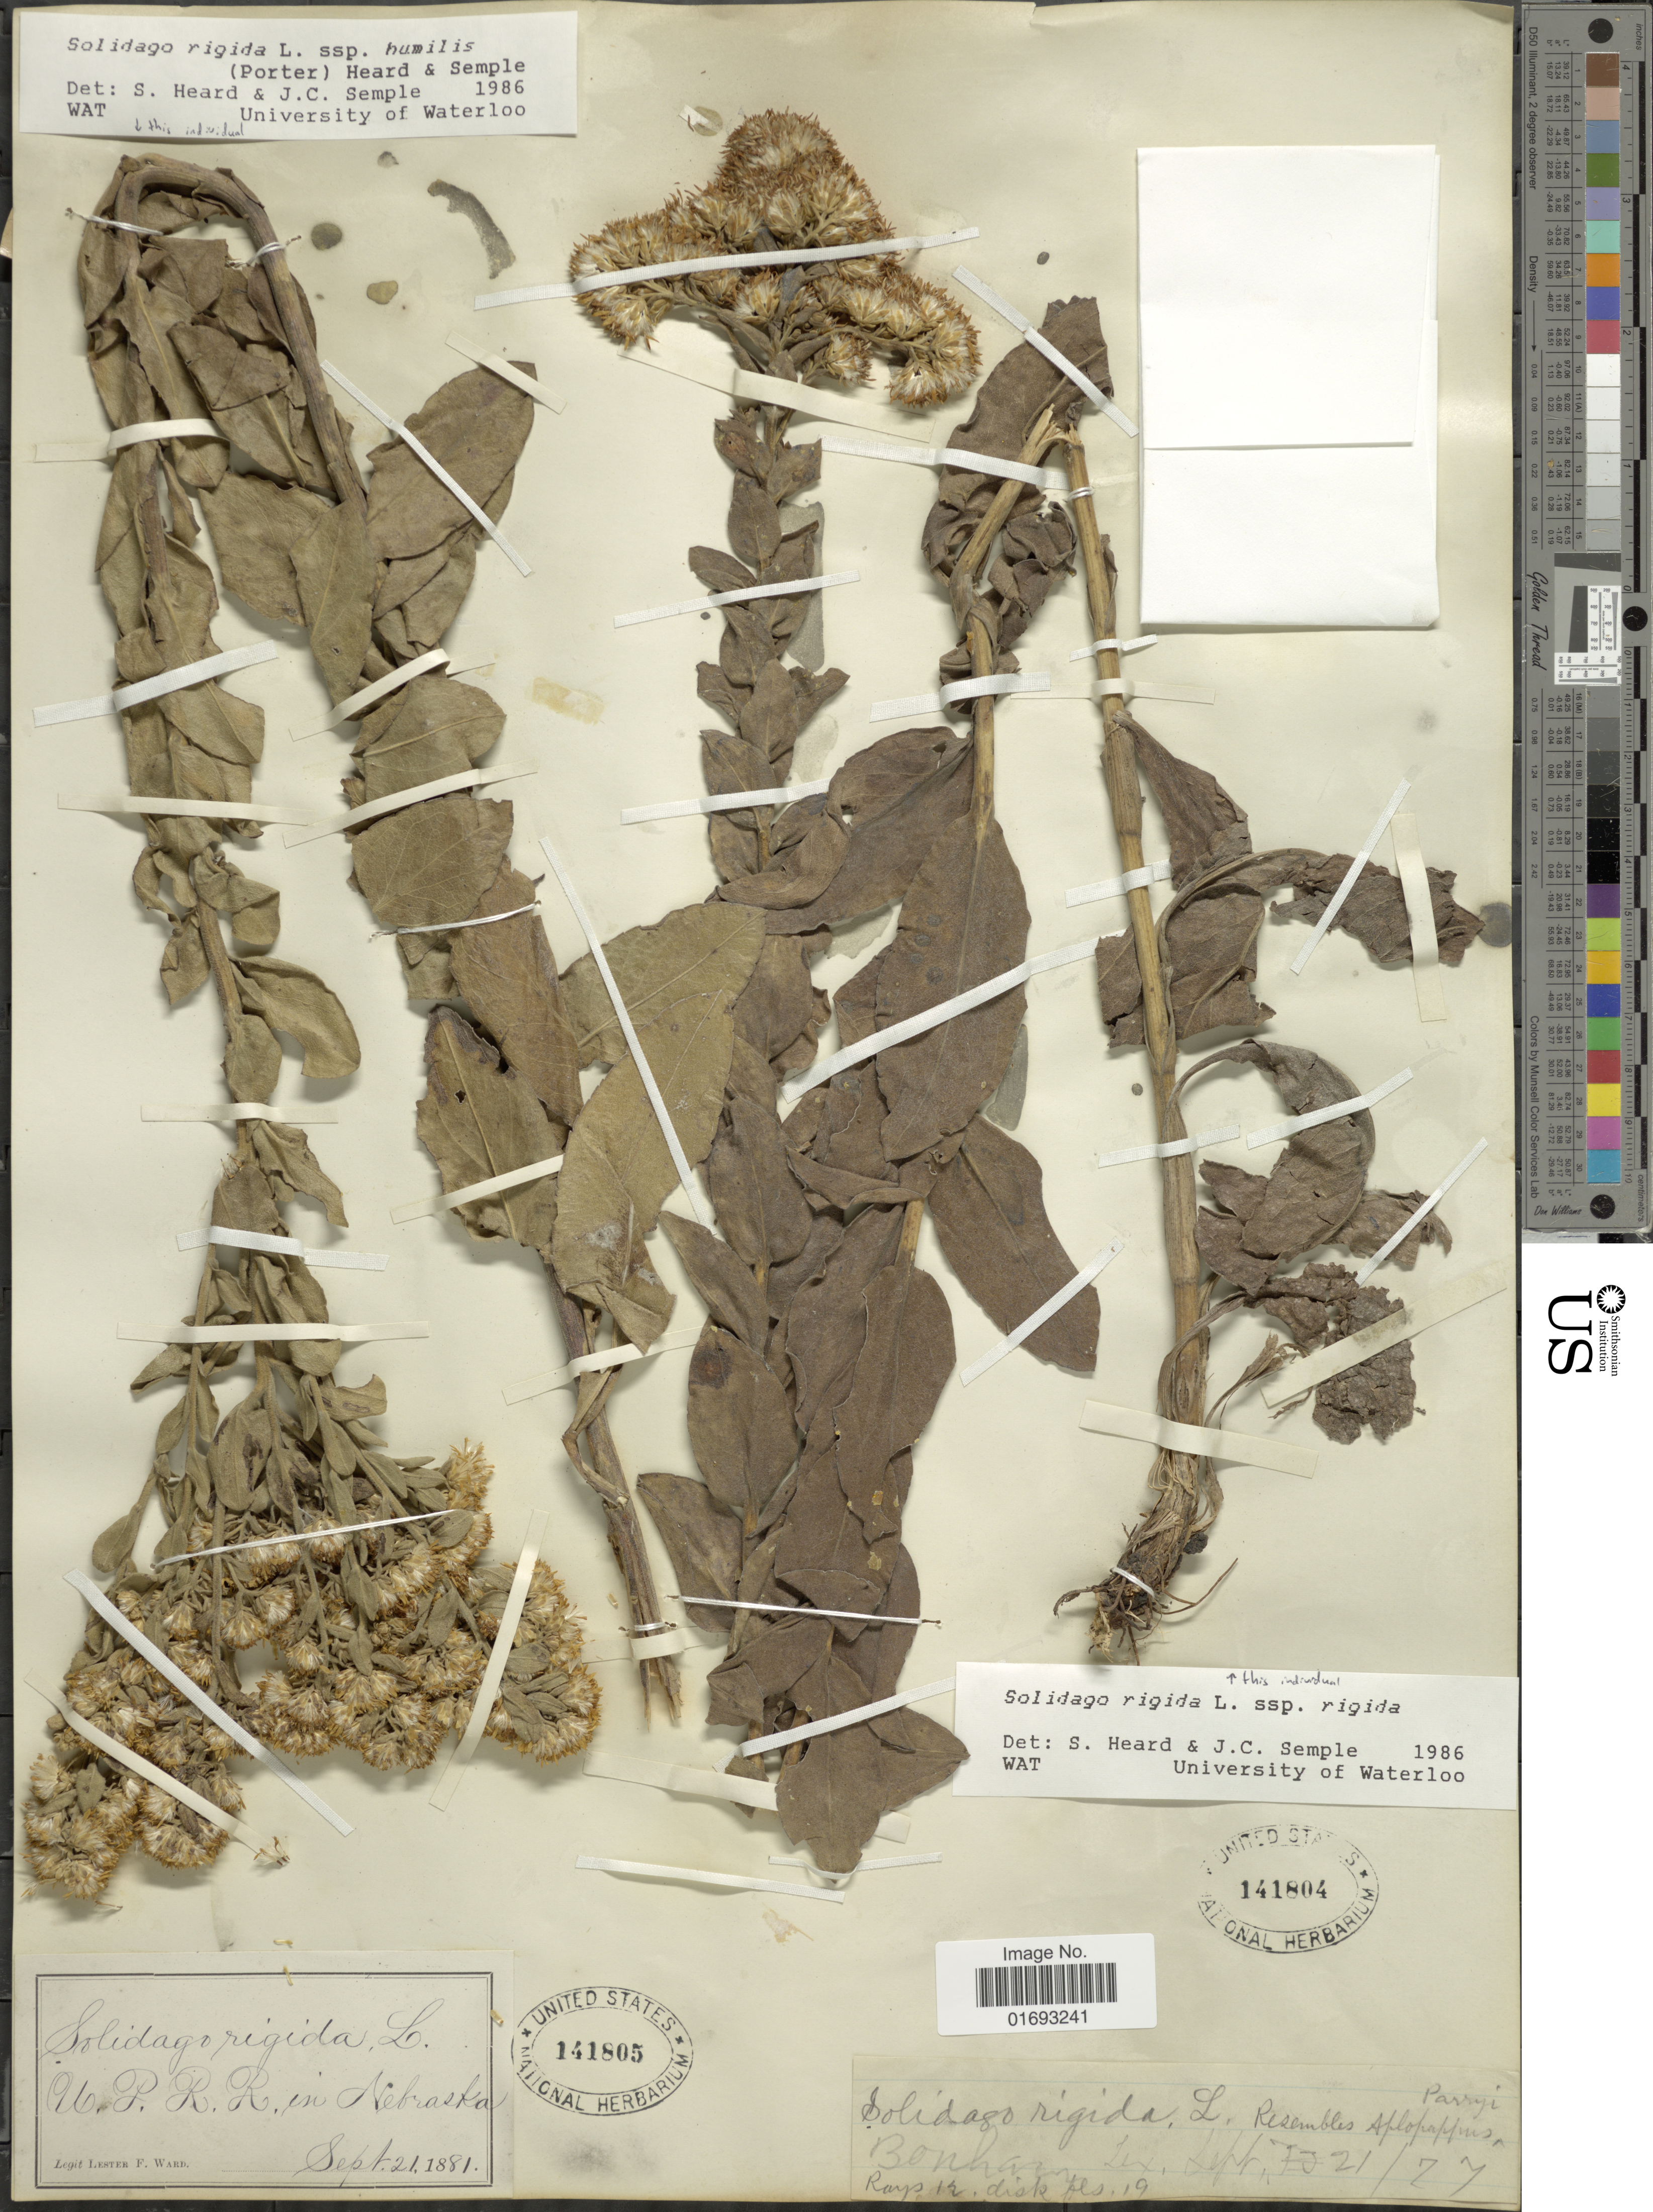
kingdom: Plantae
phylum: Tracheophyta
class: Magnoliopsida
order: Asterales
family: Asteraceae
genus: Oligoneuron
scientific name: Oligoneuron rigidum var. humile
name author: (Porter) G.L. Nesom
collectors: L. D. Bonham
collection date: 1881-09-21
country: United States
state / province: Nebraska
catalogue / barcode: US 141804